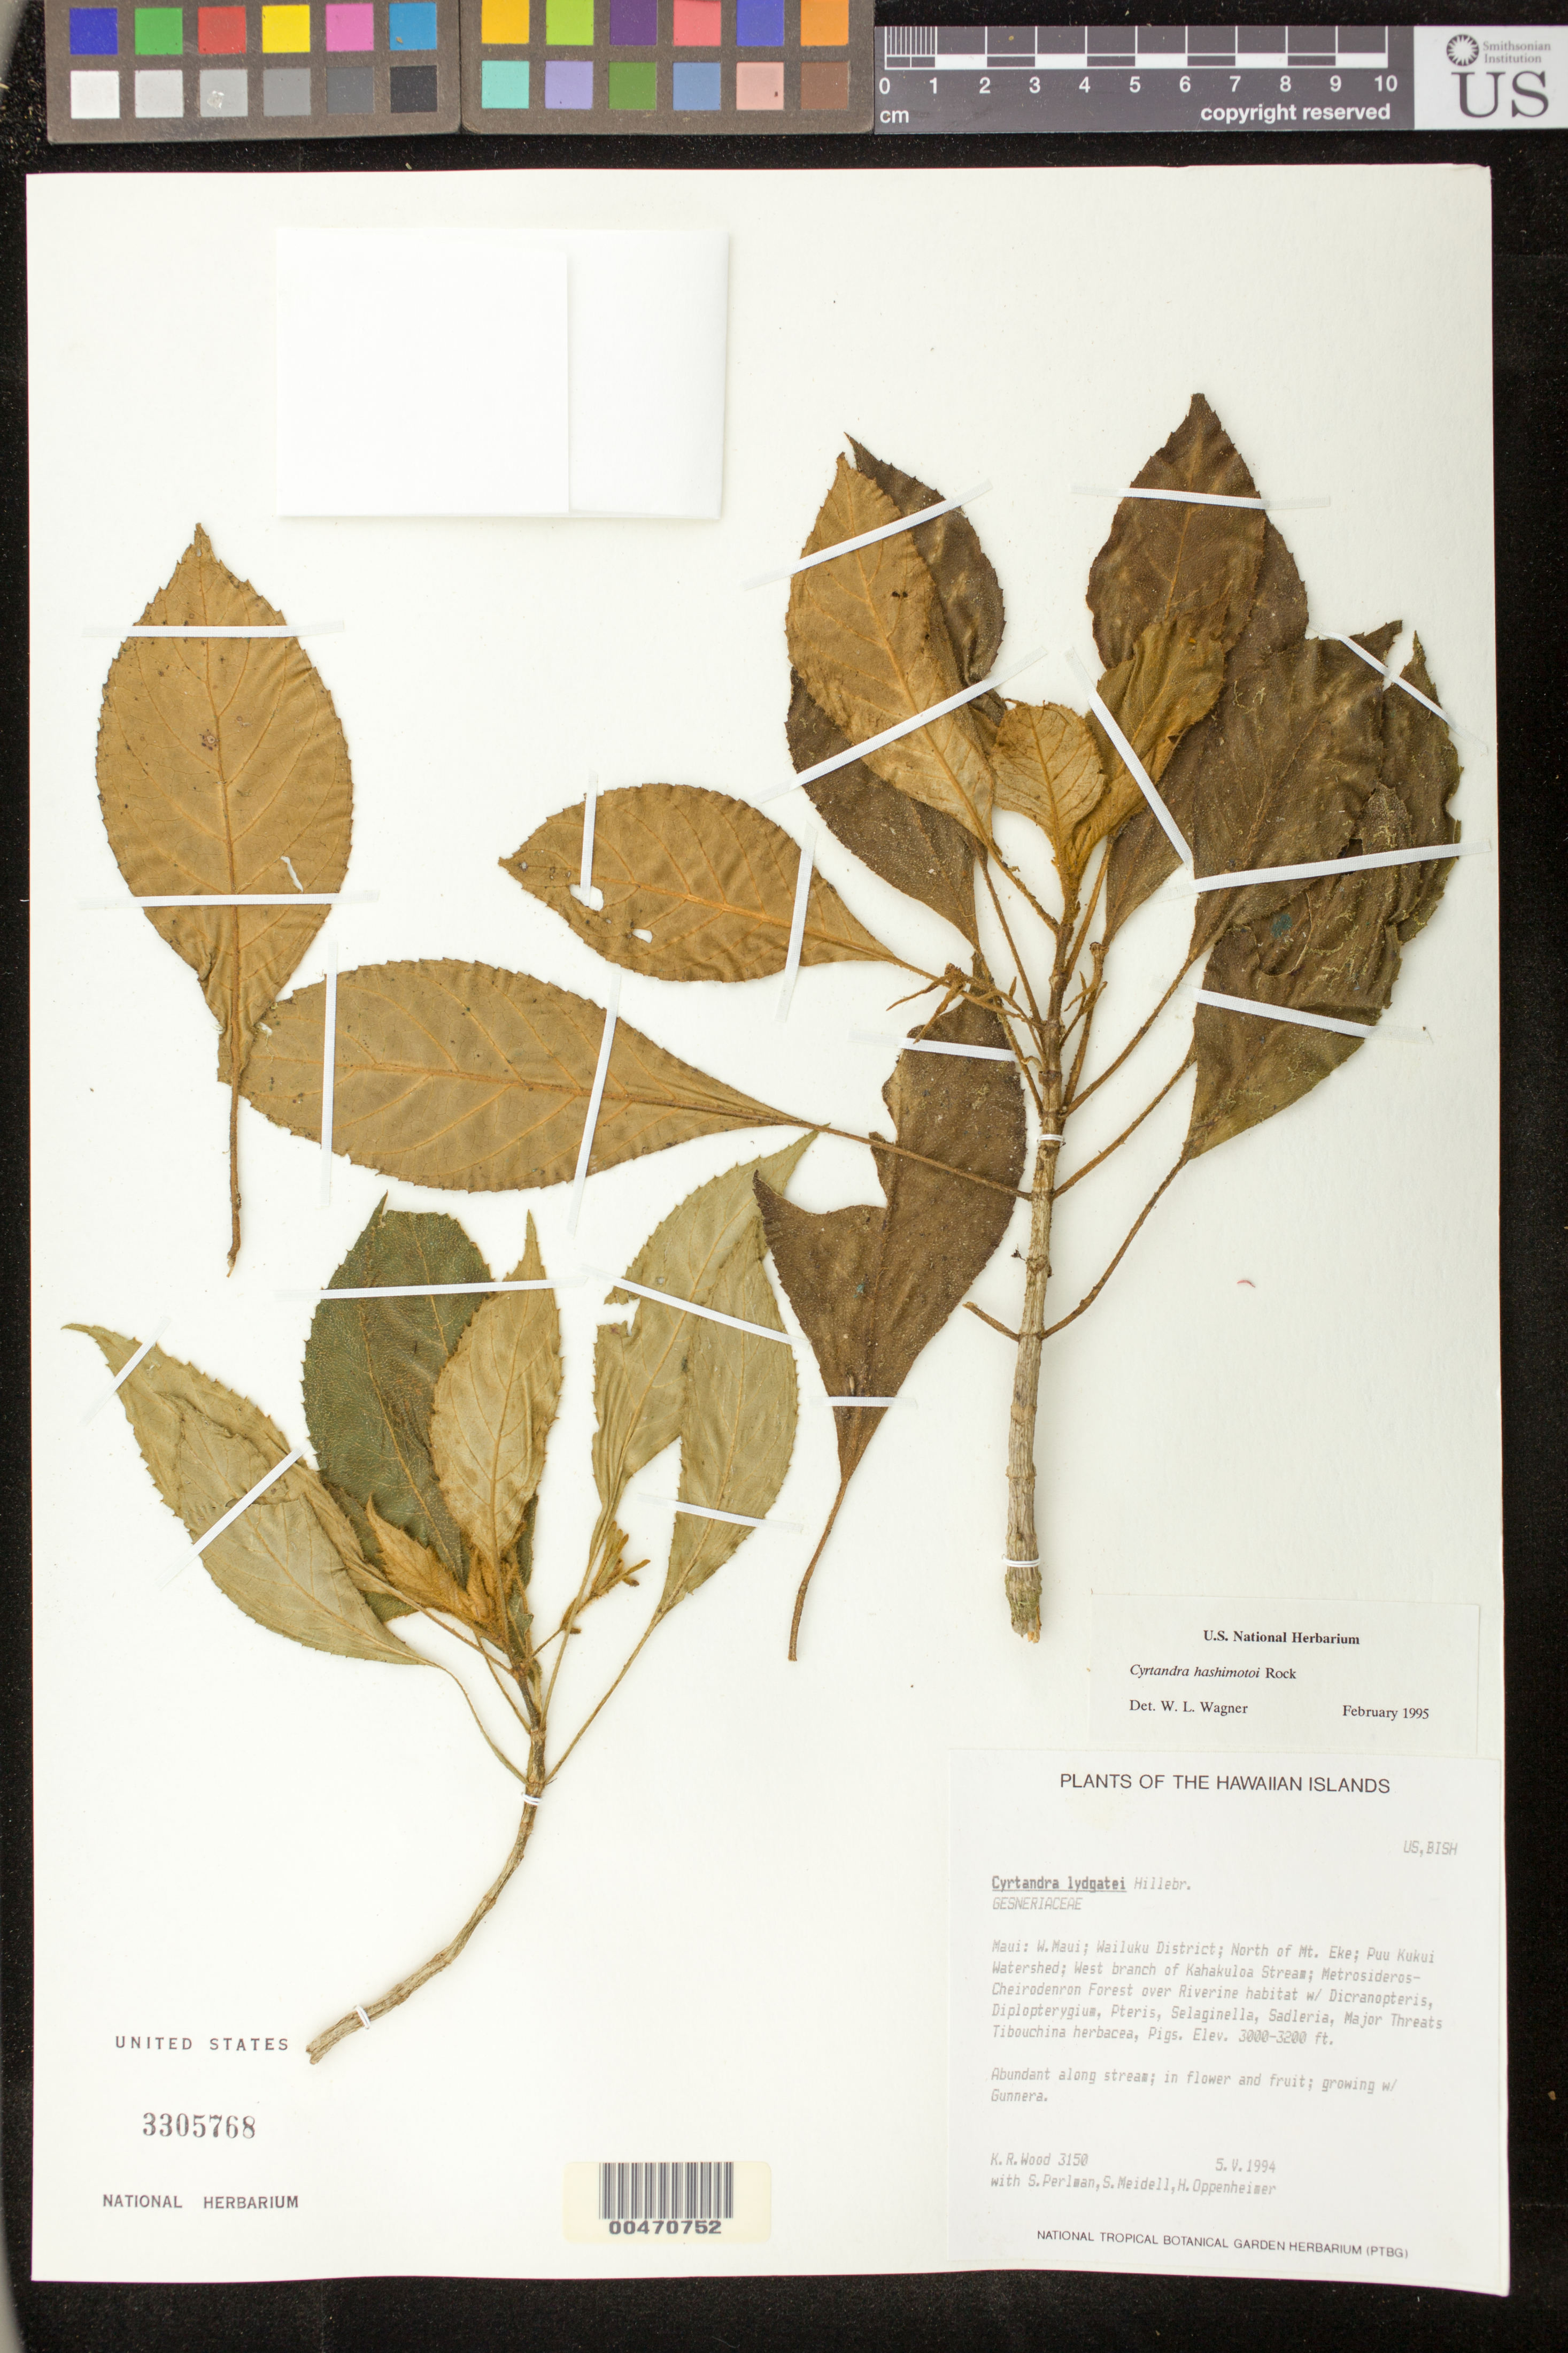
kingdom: Plantae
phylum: Tracheophyta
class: Magnoliopsida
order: Lamiales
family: Gesneriaceae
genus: Cyrtandra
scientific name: Cyrtandra hashimotoi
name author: Rock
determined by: Wagner, W. L., (BOT), Smithsonian Institution - National Museum of Natural History (UNITED STATES)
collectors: K. R. Wood, S. P. Perlman, S. Meidell & H. Oppenheimer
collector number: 3150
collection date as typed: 5 May 1994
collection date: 1994-05-05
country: United States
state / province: Hawaii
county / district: Maui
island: Maui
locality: W maui, Wailuku Dist, N end of Mt Eke, Puu Kukui Watershed, W branch of Kahakuloa Stream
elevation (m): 914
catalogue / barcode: US 3305768